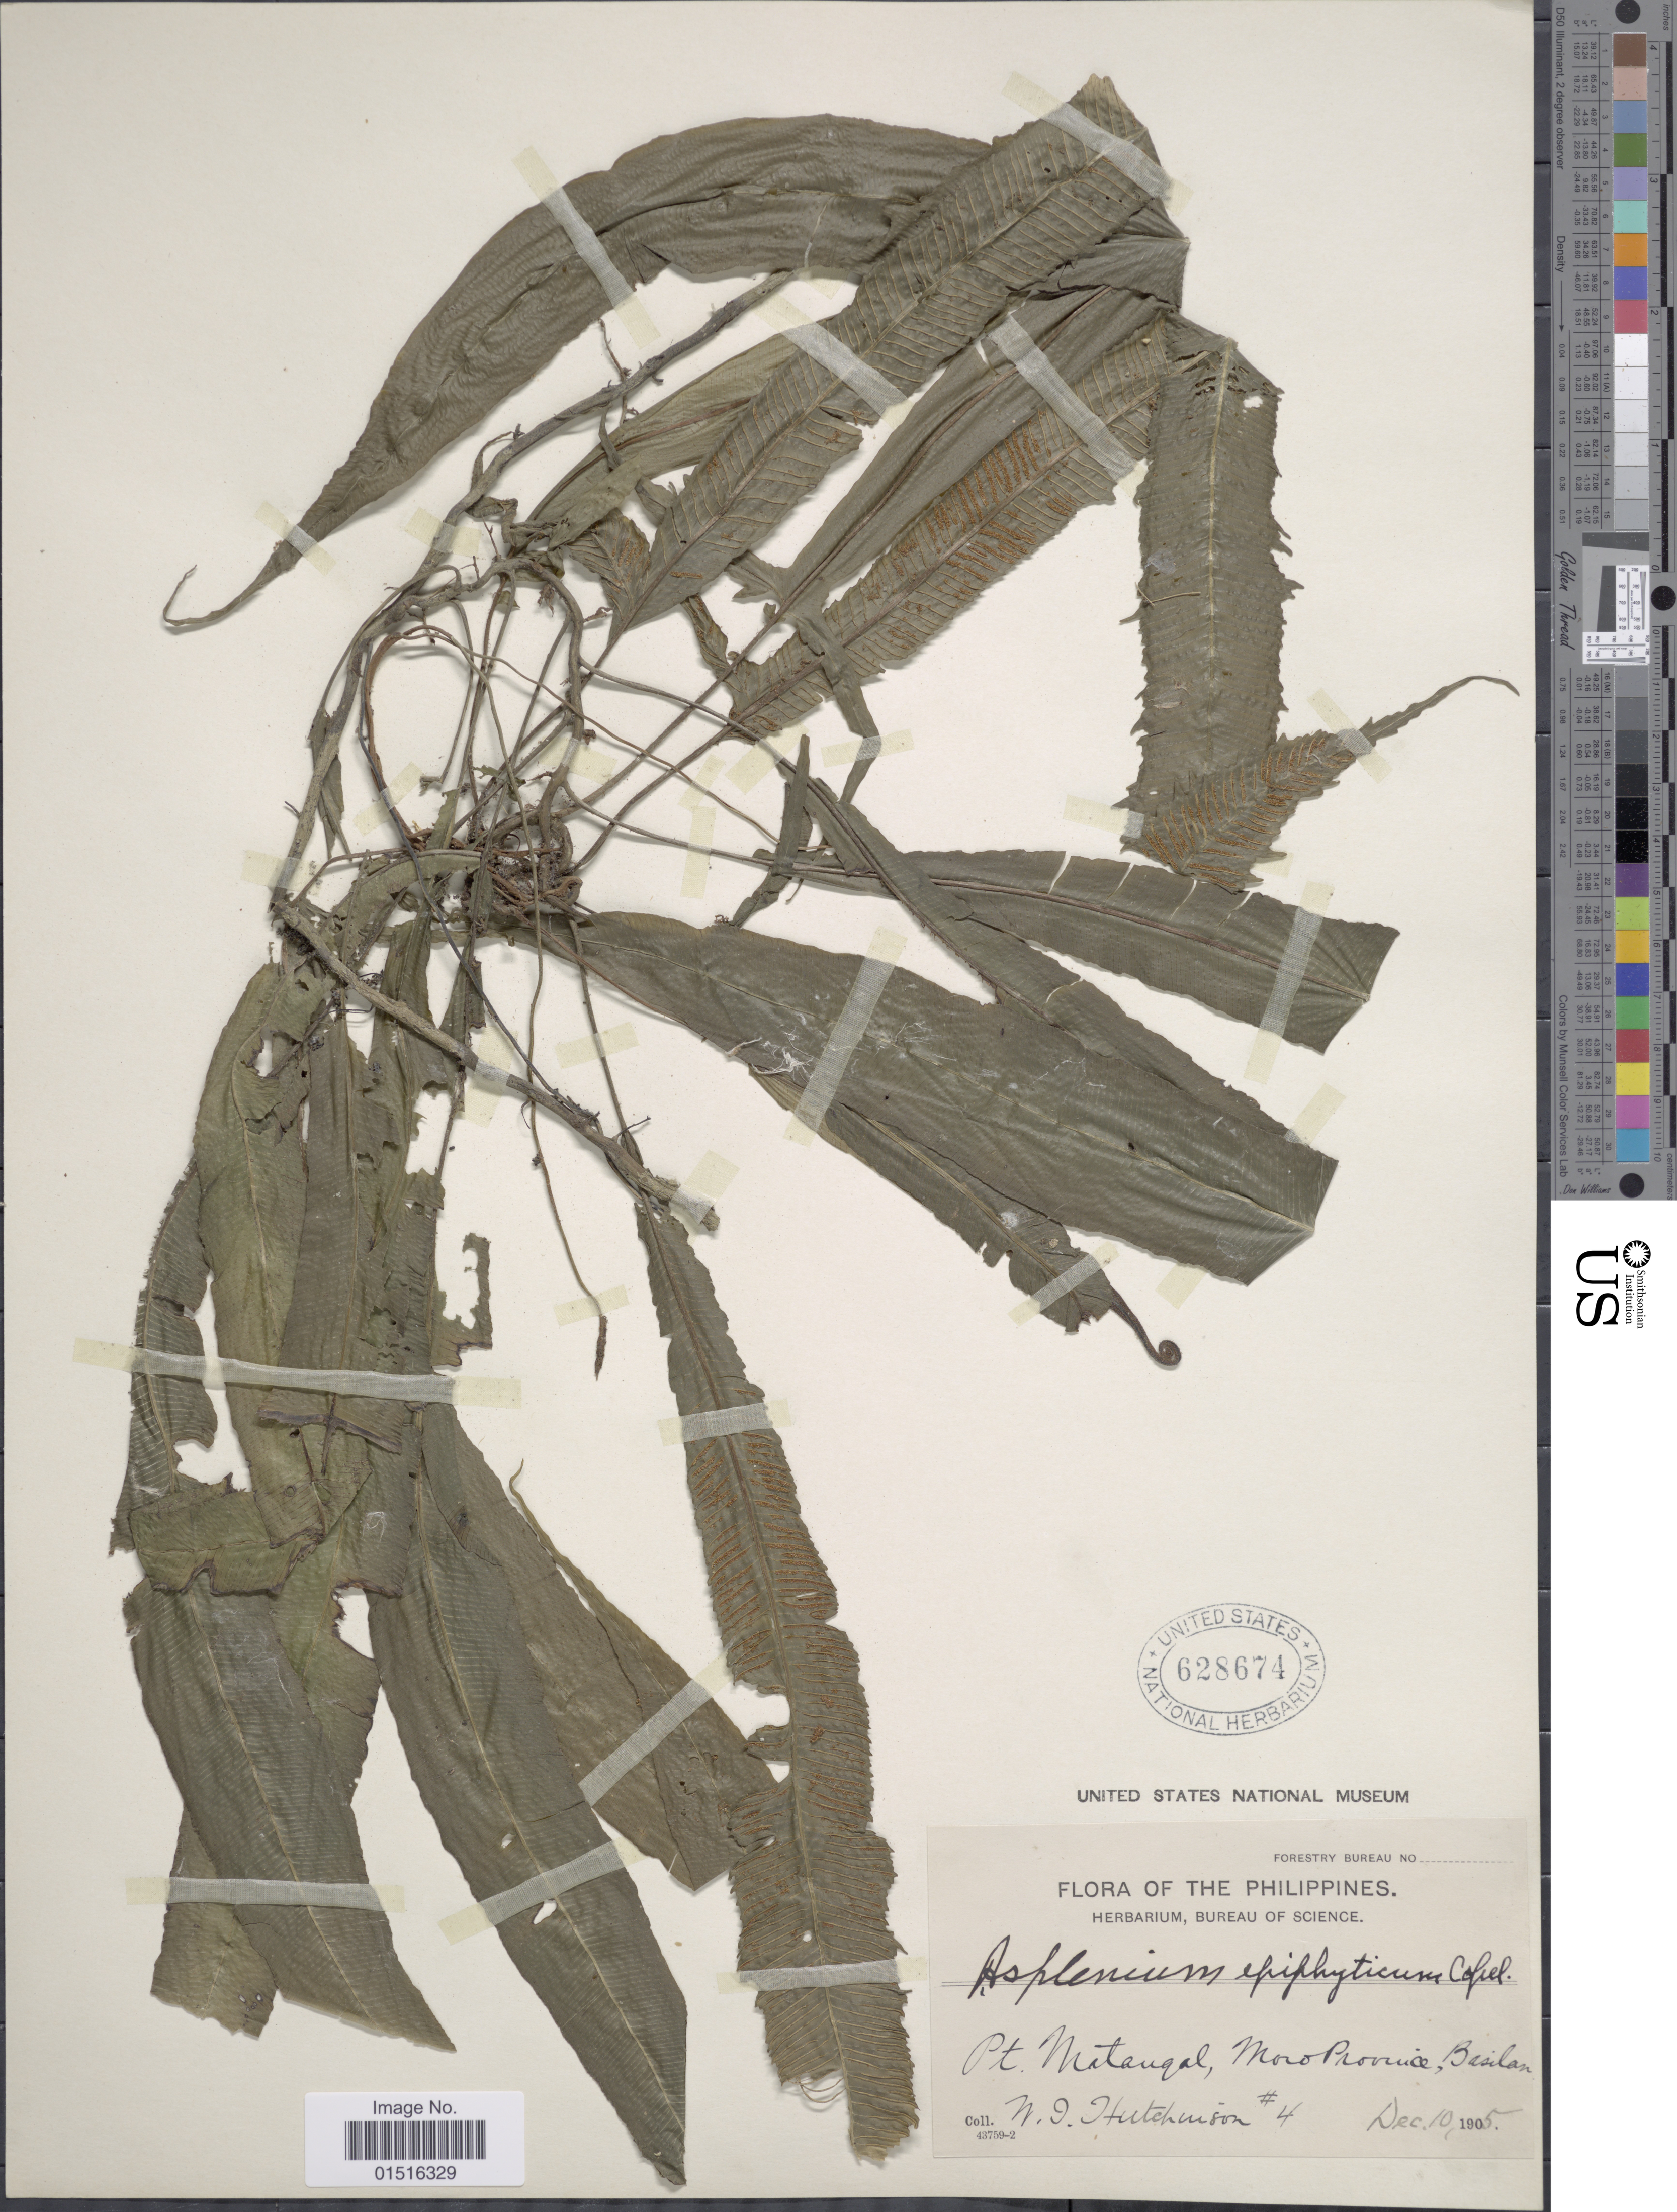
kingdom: Plantae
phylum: Tracheophyta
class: Polypodiopsida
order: Polypodiales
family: Aspleniaceae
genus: Asplenium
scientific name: Asplenium epiphyticum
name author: Copel.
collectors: W. I. Hutchinson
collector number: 4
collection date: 1905-12-10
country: Philippines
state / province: Muslim Mindanao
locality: Pt. Matangal, Moro Province, Basilan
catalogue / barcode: US 628674